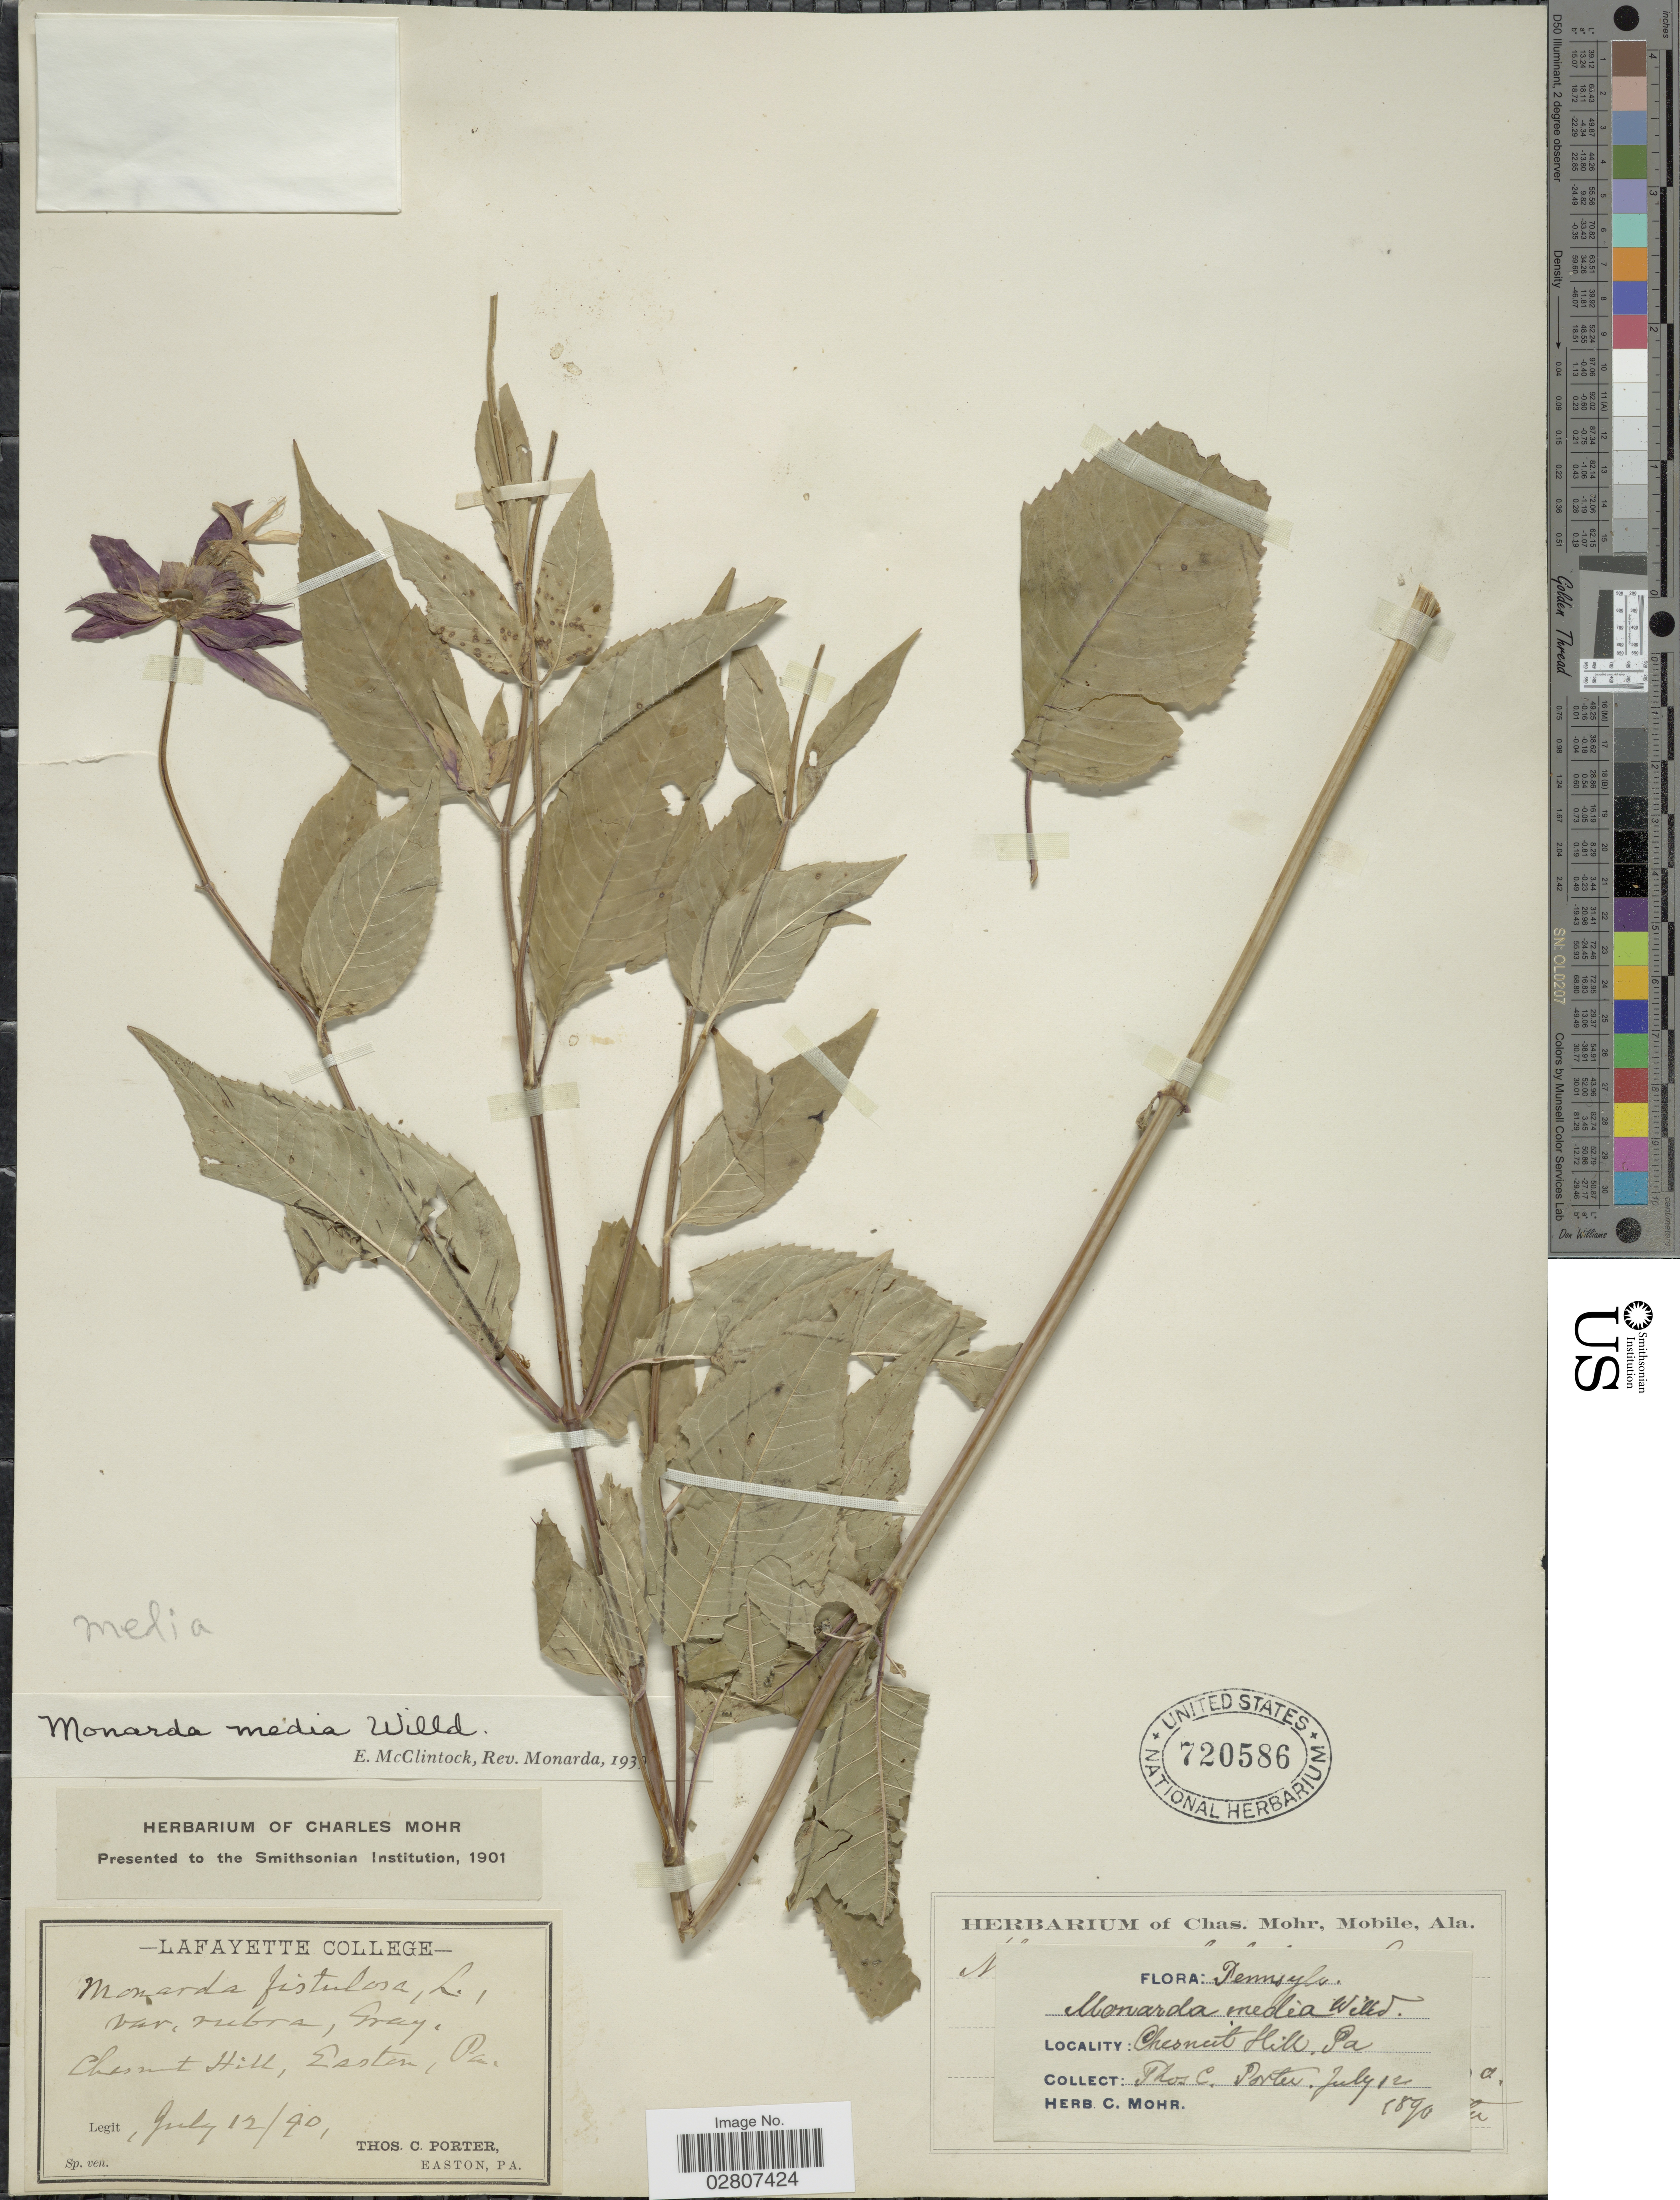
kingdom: Plantae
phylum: Tracheophyta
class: Magnoliopsida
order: Lamiales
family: Lamiaceae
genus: Monarda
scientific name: Monarda media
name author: Willd.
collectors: T. Porter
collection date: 1890-07-12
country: United States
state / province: Pennsylvania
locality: Chesnut Hill, Easton, Pa.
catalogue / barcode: US 720586